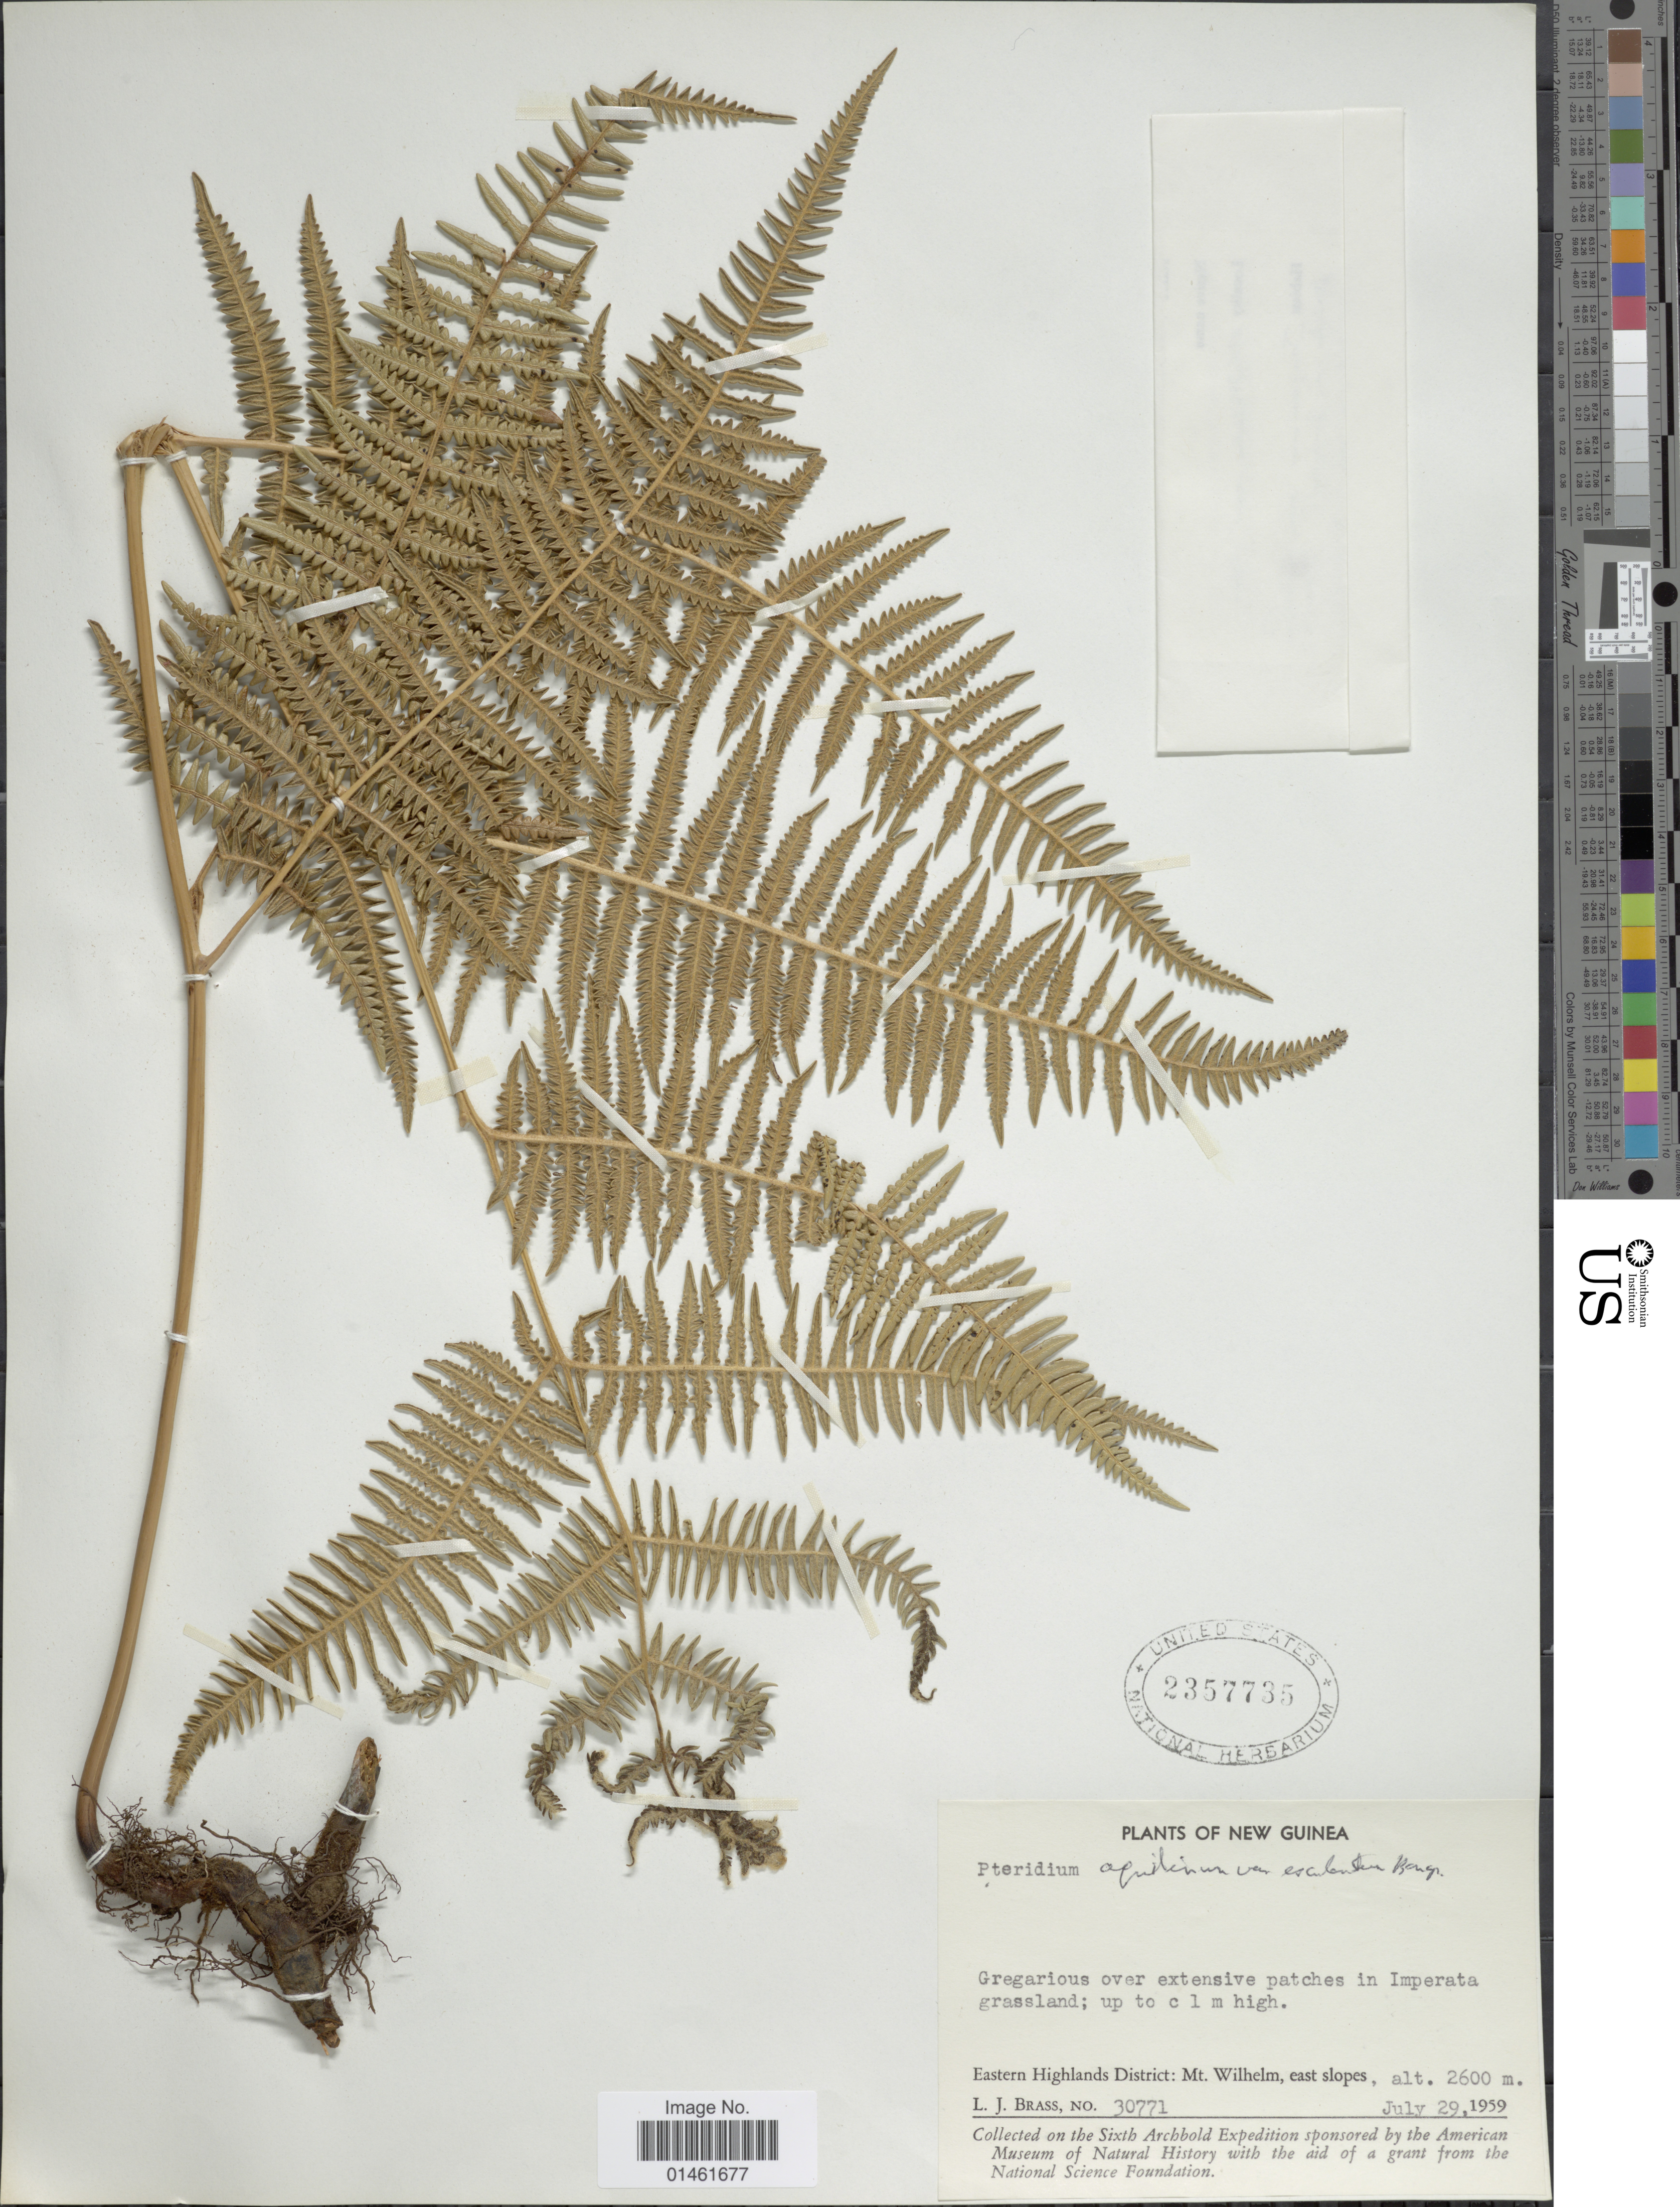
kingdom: Plantae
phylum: Tracheophyta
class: Polypodiopsida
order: Polypodiales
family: Dennstaedtiaceae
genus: Pteridium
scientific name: Pteridium esculentum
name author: (G. Forst.) Cockayne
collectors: L. J. Brass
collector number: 30771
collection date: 1959-07-29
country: Papua New Guinea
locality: New Guinea, Eastern Highlands District: Mt. Wilhelm, east slopes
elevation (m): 2600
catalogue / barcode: US 2357735